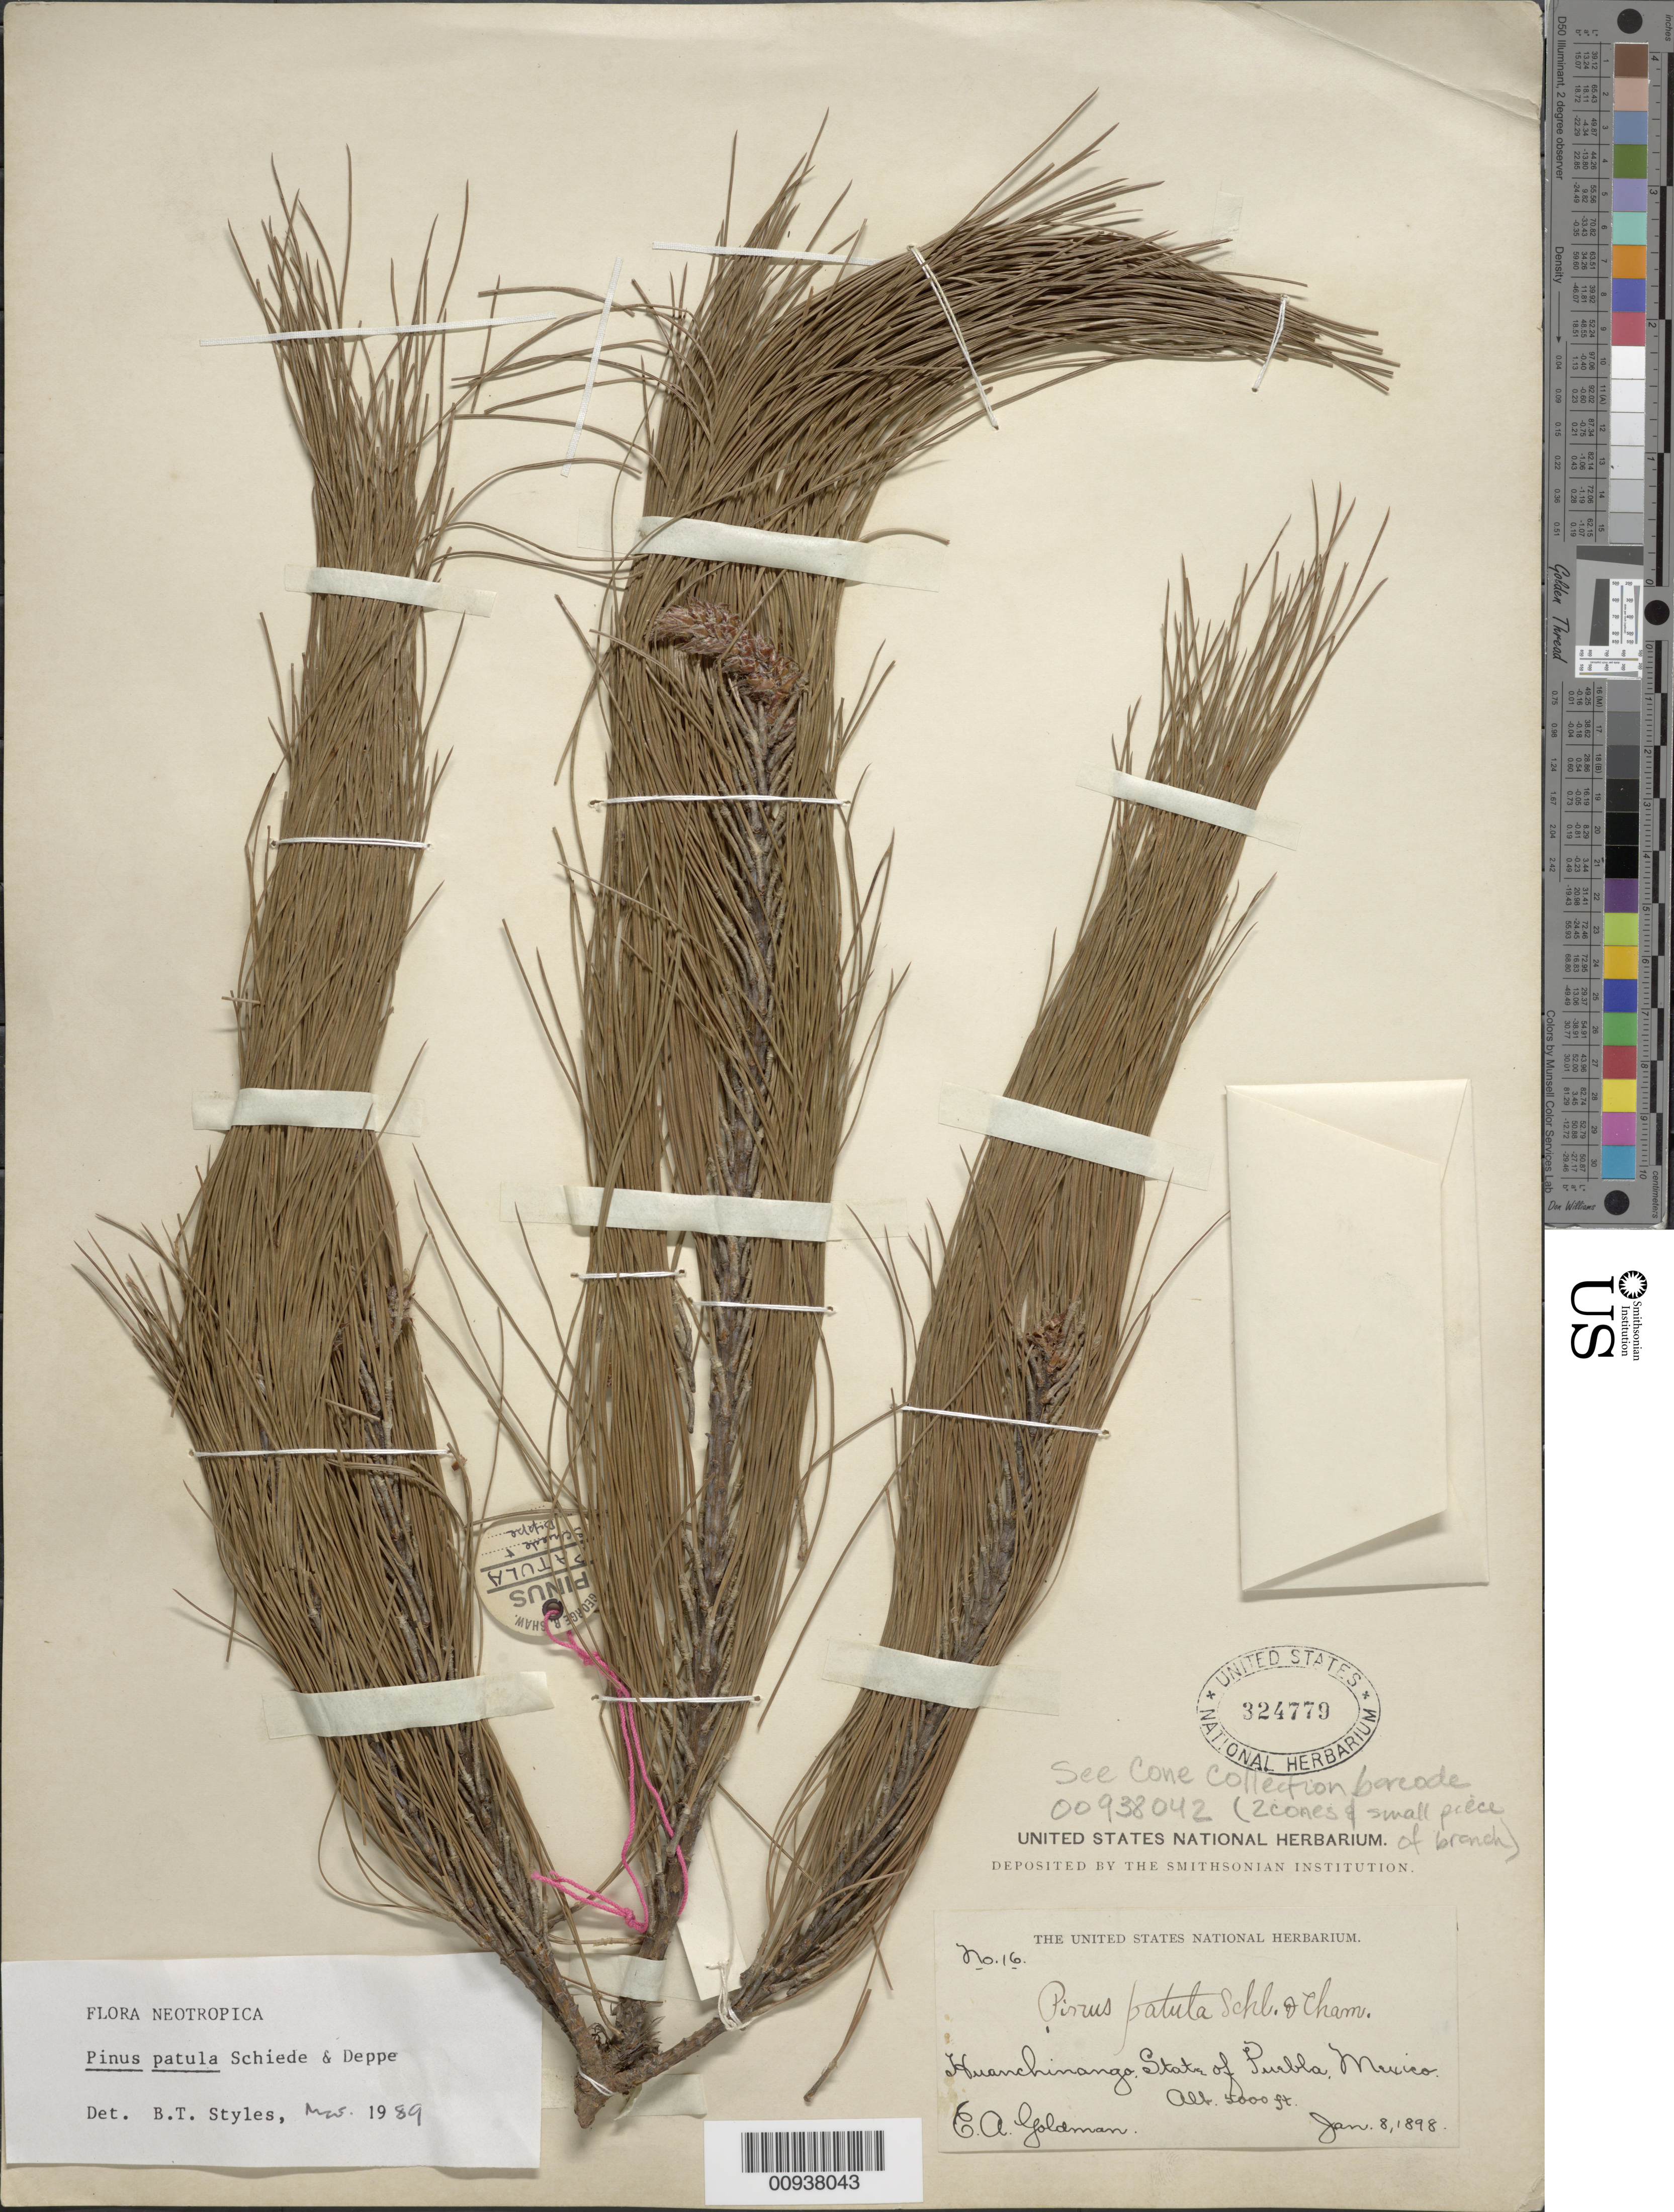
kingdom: Plantae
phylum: Tracheophyta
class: Pinopsida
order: Pinales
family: Pinaceae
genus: Pinus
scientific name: Pinus patula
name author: Schltdl. & Cham.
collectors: E. A. Goldman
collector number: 16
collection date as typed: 08 Jan 1898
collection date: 1898-01-08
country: Mexico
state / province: Puebla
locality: Huachinango.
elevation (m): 1524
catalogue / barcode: US 324779